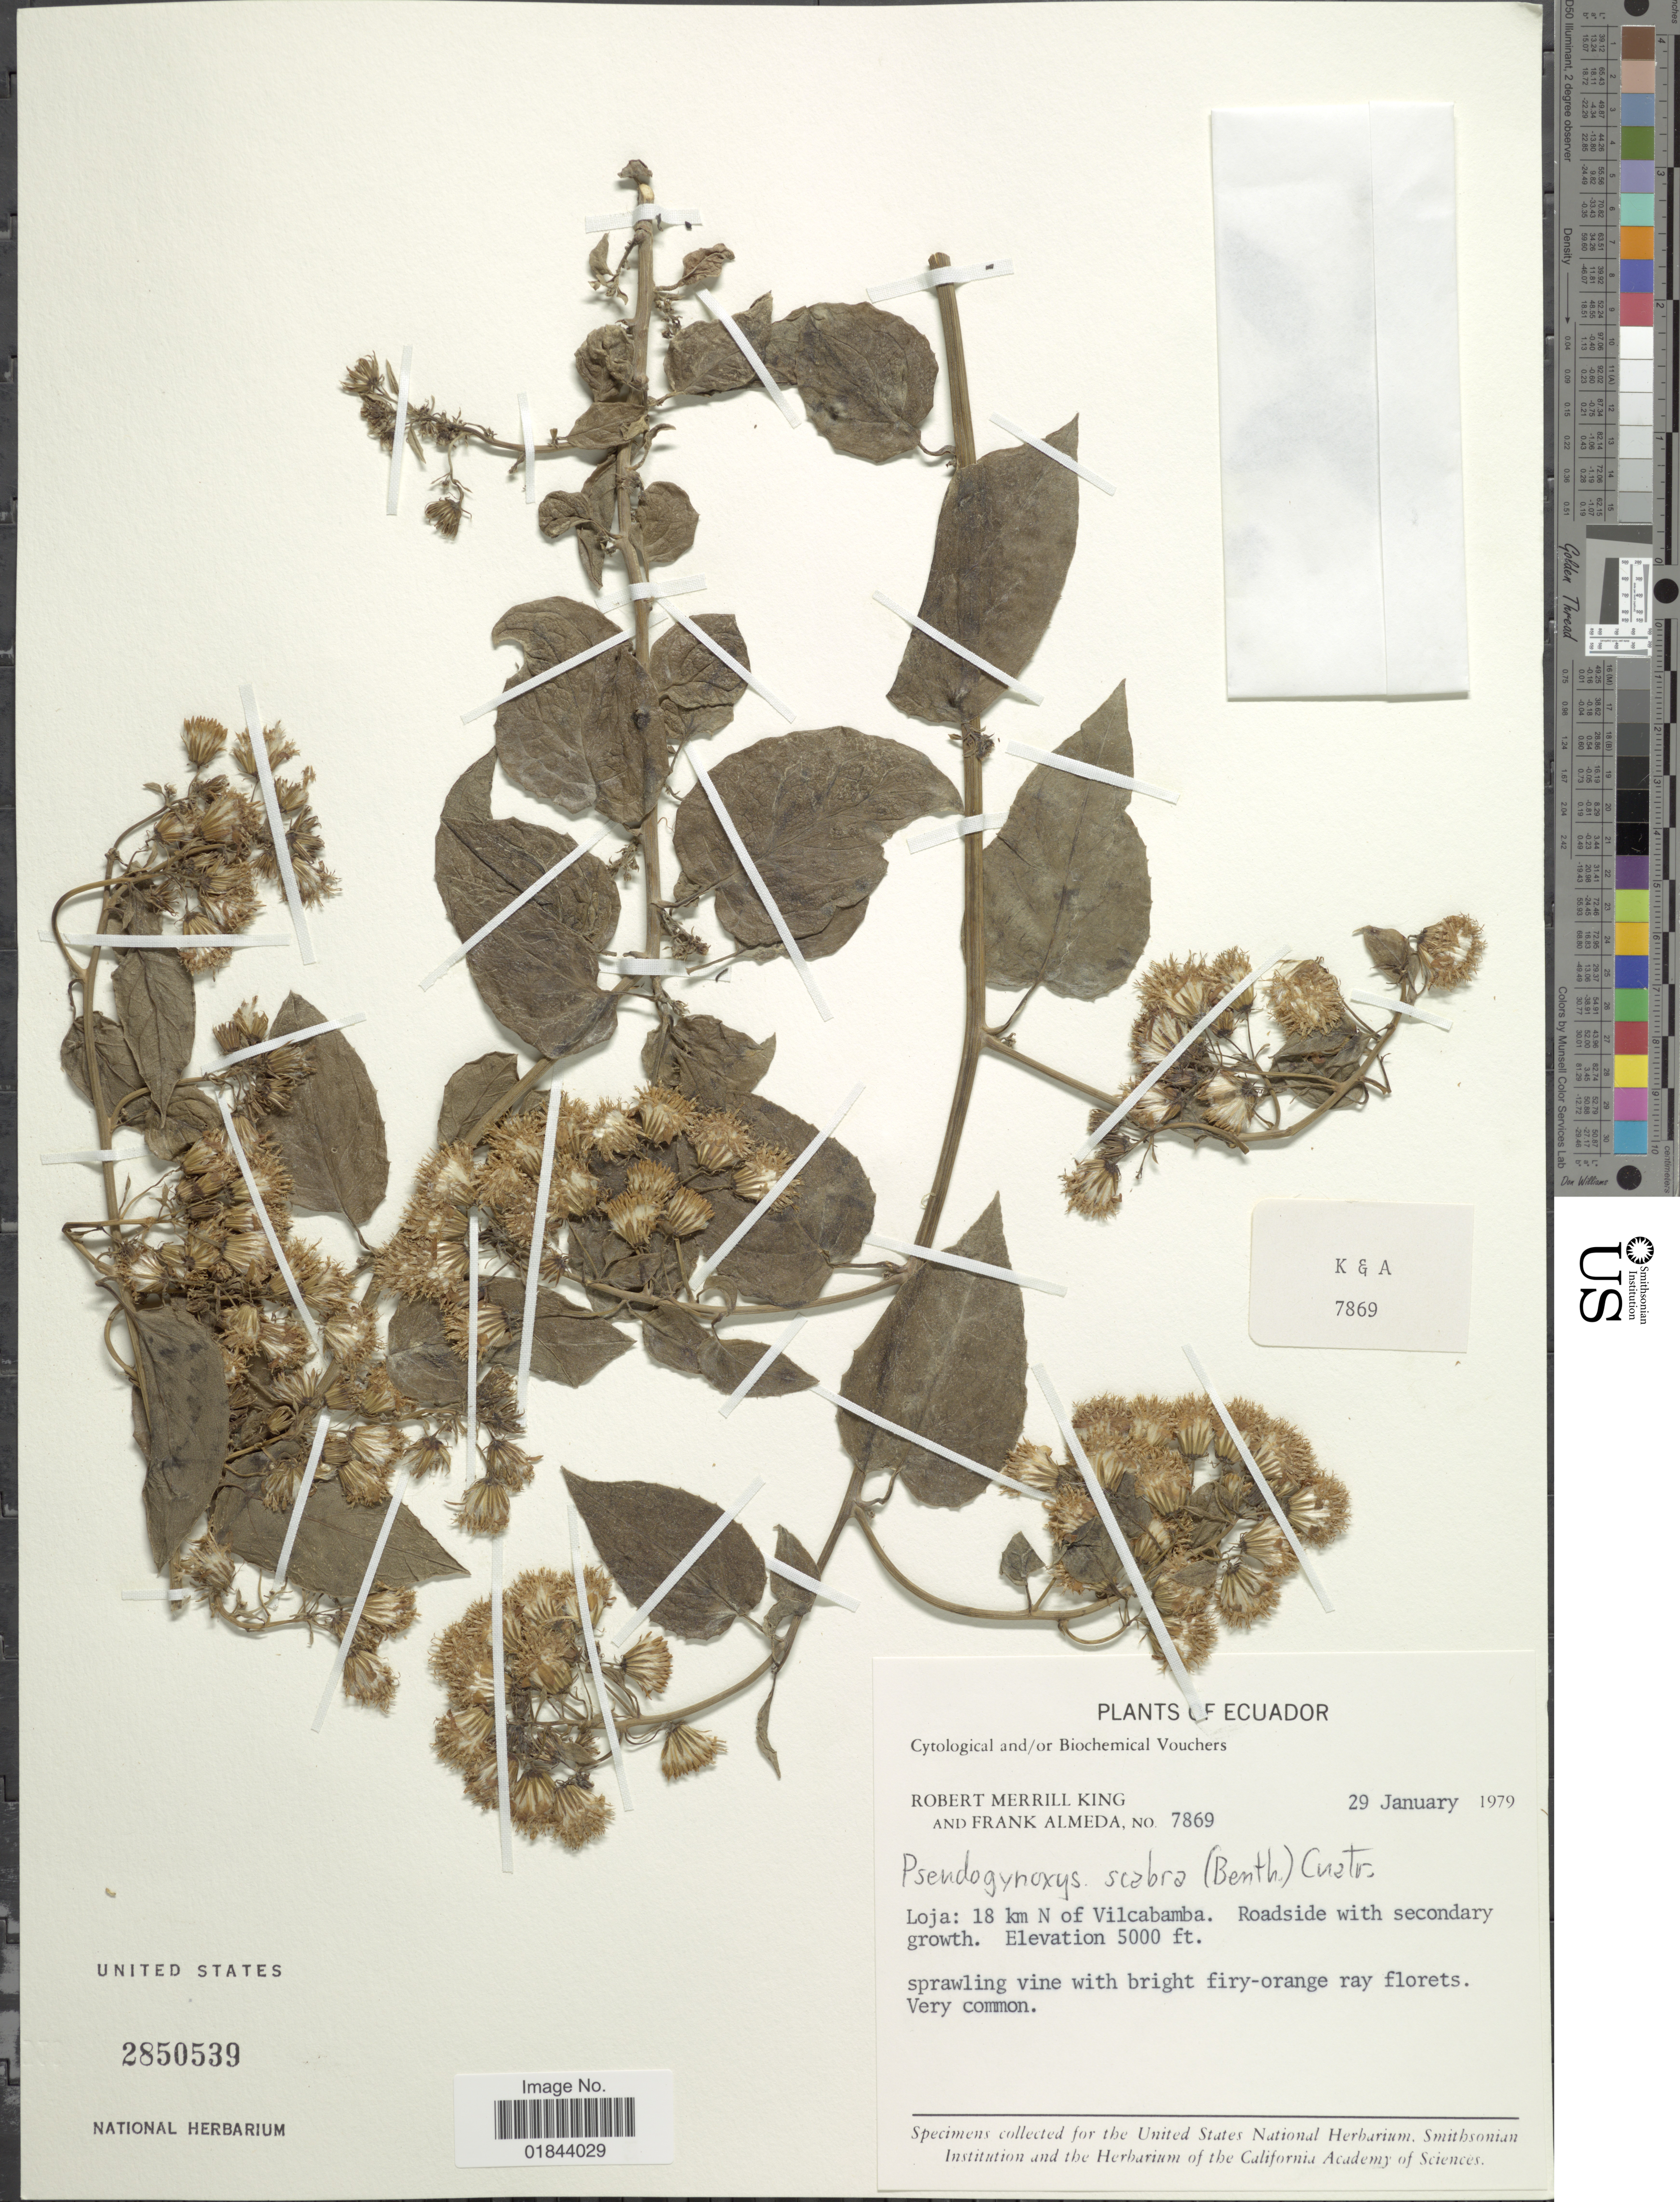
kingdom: Plantae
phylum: Tracheophyta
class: Magnoliopsida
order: Asterales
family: Asteraceae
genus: Pseudogynoxys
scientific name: Pseudogynoxys scabra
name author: (Benth.) Cuatrec.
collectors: R. M. King & F. Almeda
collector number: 7869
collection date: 1979-01-29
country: Ecuador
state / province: Loja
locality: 22 km N of Vilcabamba. Roadside with secondary growth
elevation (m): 1524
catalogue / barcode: US 2850539